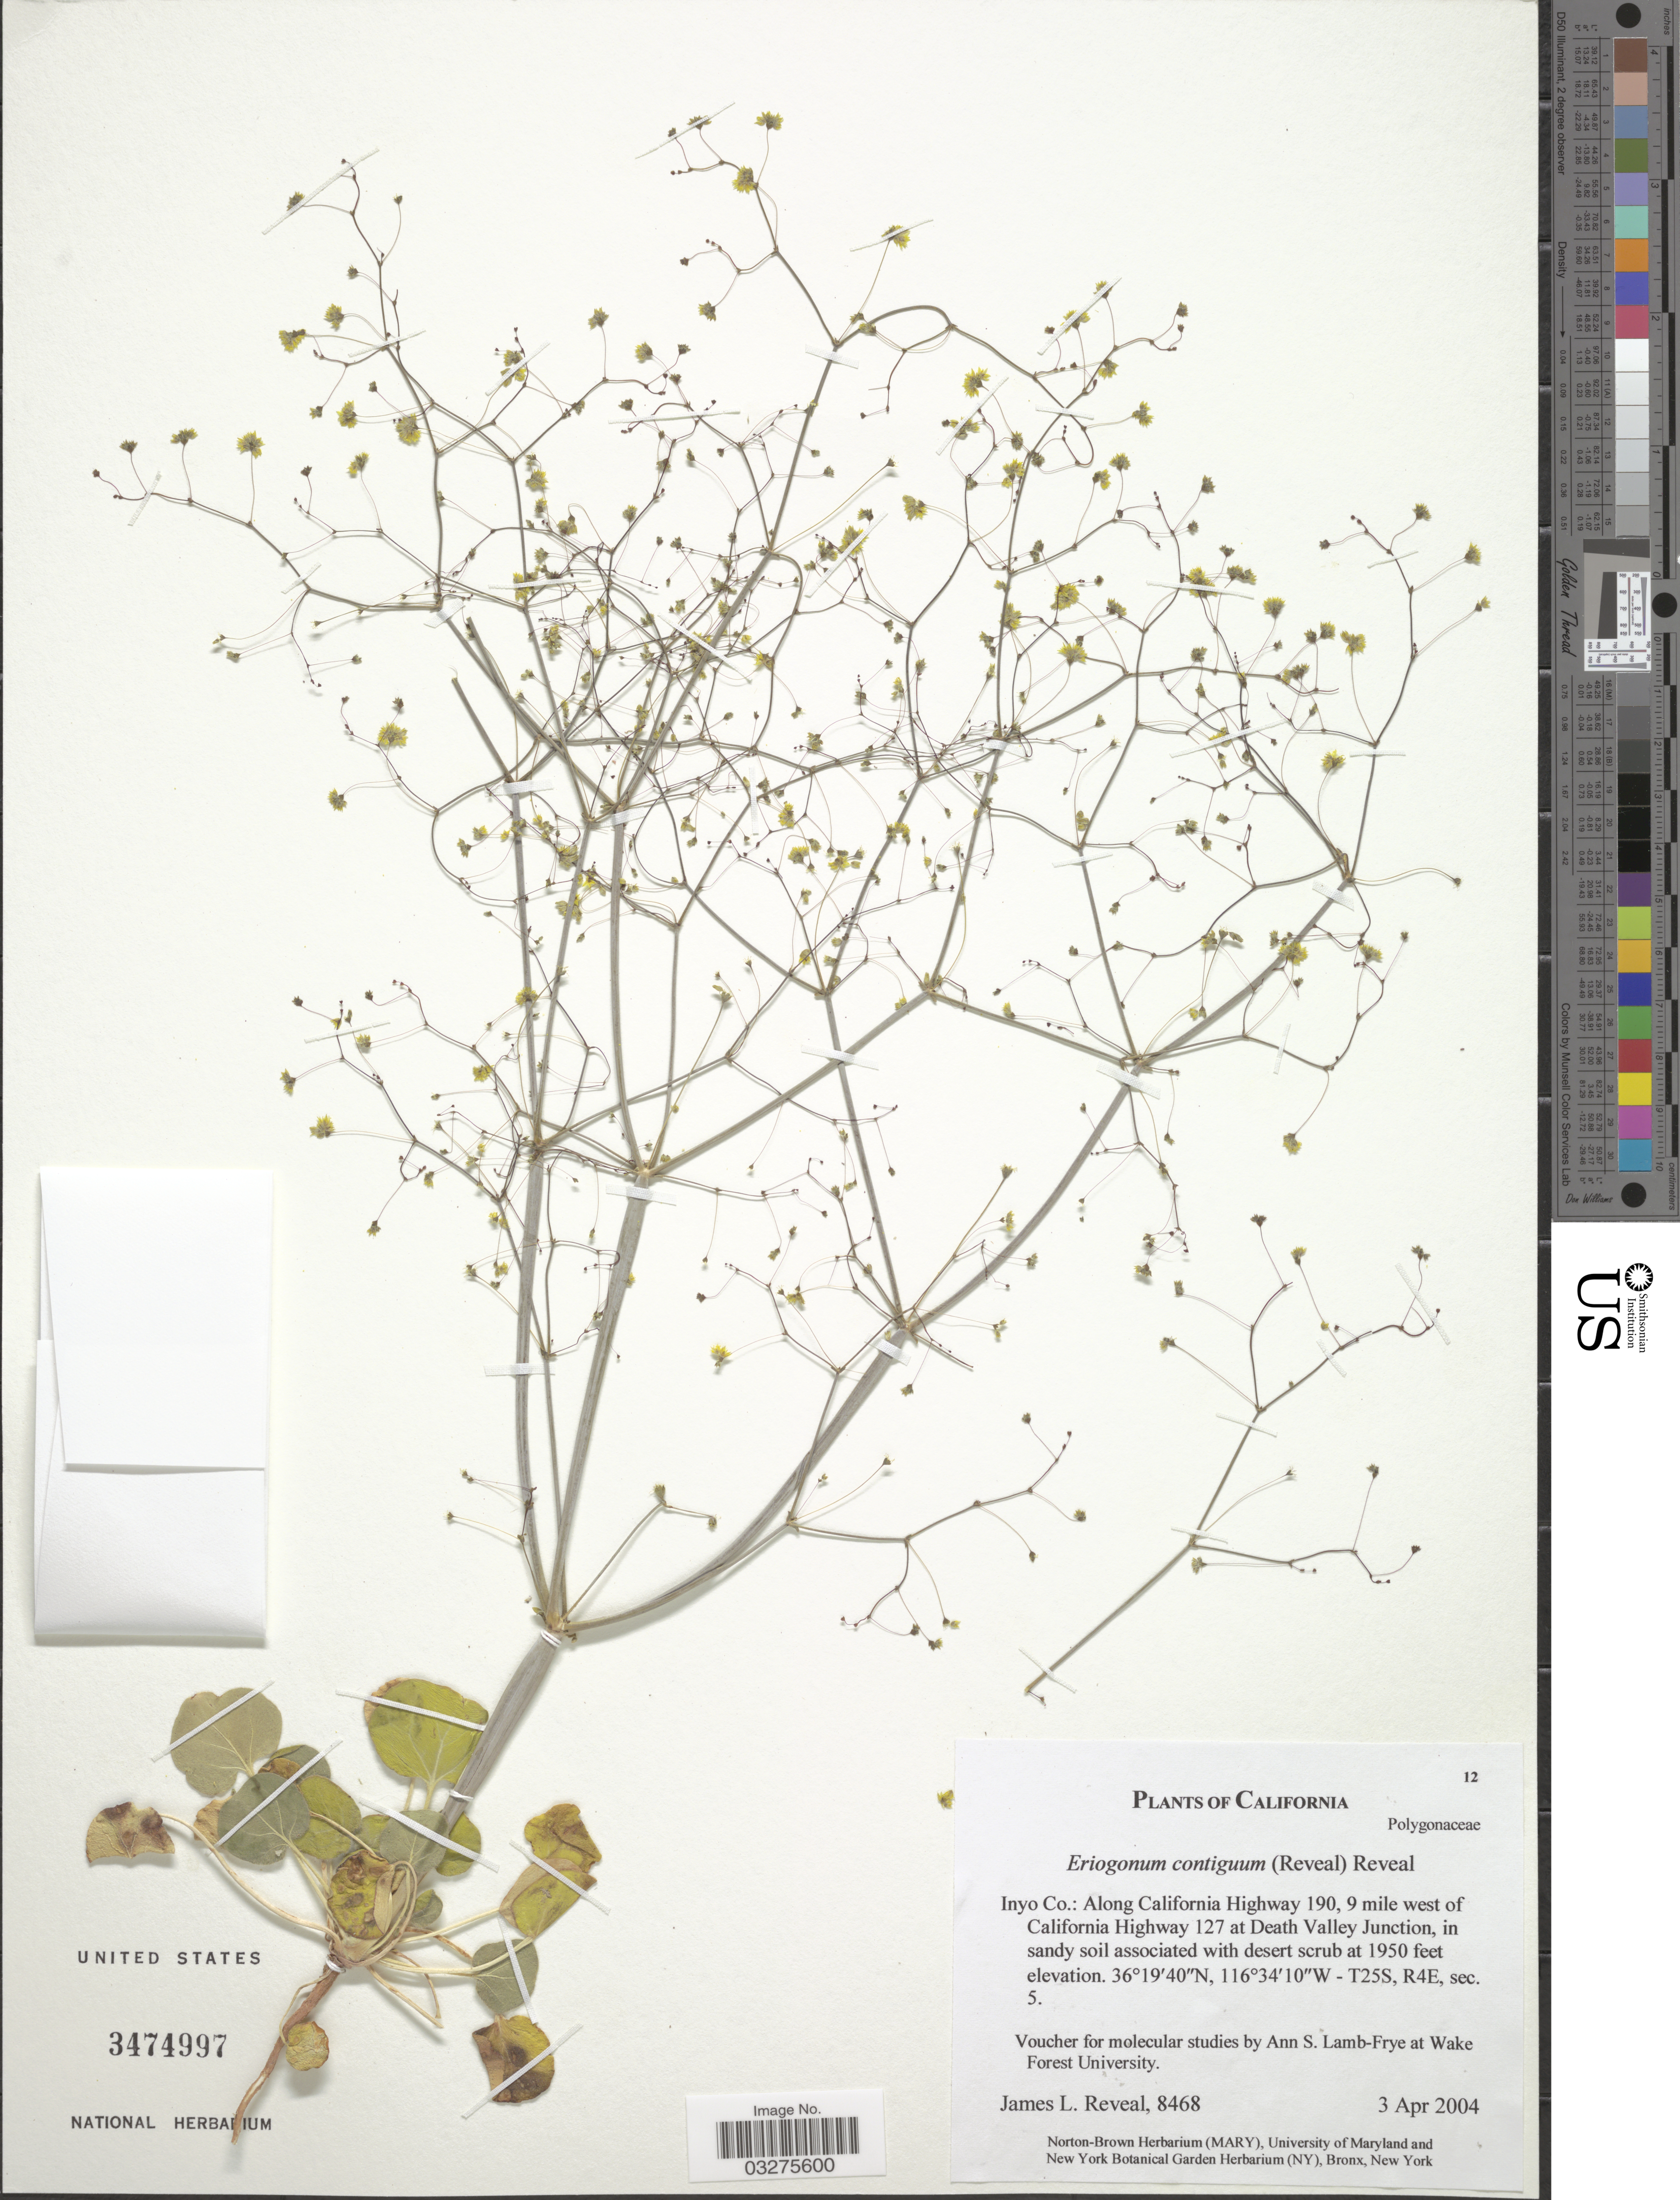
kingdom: Plantae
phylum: Tracheophyta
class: Magnoliopsida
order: Caryophyllales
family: Polygonaceae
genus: Eriogonum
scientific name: Eriogonum contiguum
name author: (Reveal) Reveal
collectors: J. L. Reveal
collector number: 8468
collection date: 2004-04-03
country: United States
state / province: California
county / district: Inyo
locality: Inyo Co.: Along California Highway 190, 9 mile west of California Highway 127 at Death Valley Junction. T25S, R4E, sec. 5.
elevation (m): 594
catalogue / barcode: US 3474997